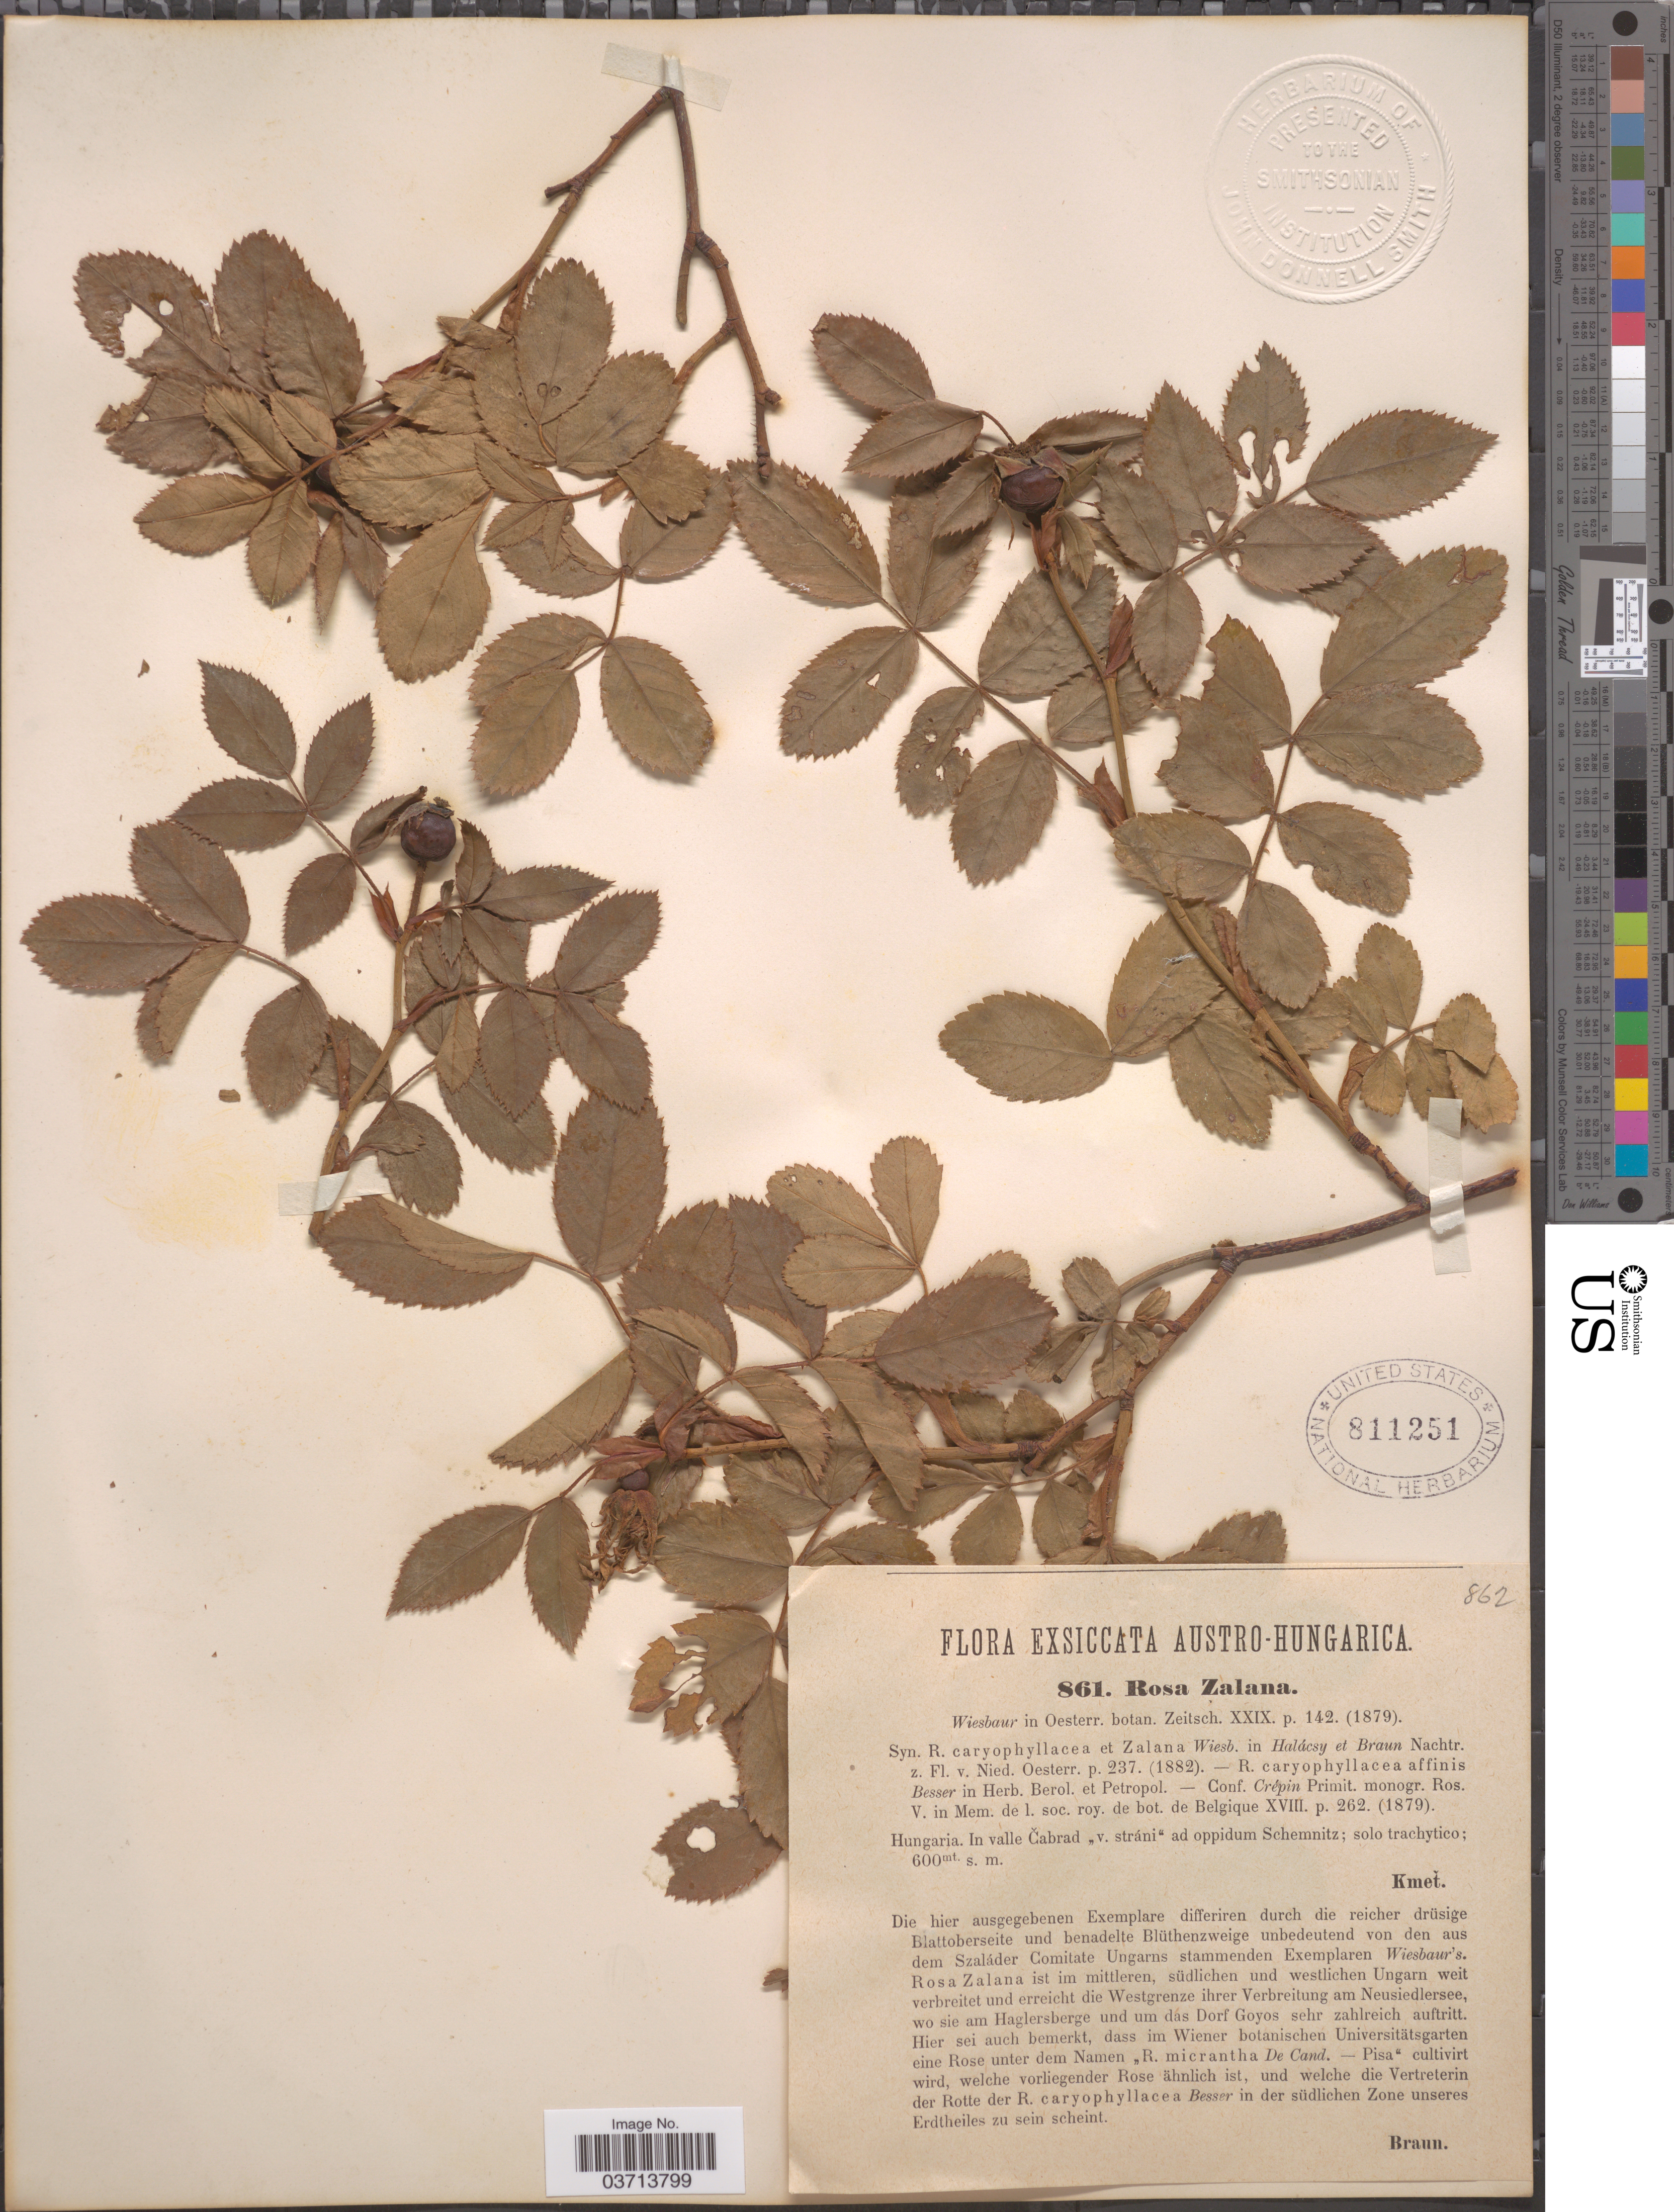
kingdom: Plantae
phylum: Tracheophyta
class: Magnoliopsida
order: Rosales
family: Rosaceae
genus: Rosa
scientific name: Rosa zalana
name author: Wiesb.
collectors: A. Kmet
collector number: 861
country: Hungary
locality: Austro-Hungarica. In valle Čabrad "v. stráni" ad oppidum Schemnitz.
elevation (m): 600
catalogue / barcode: US 811251